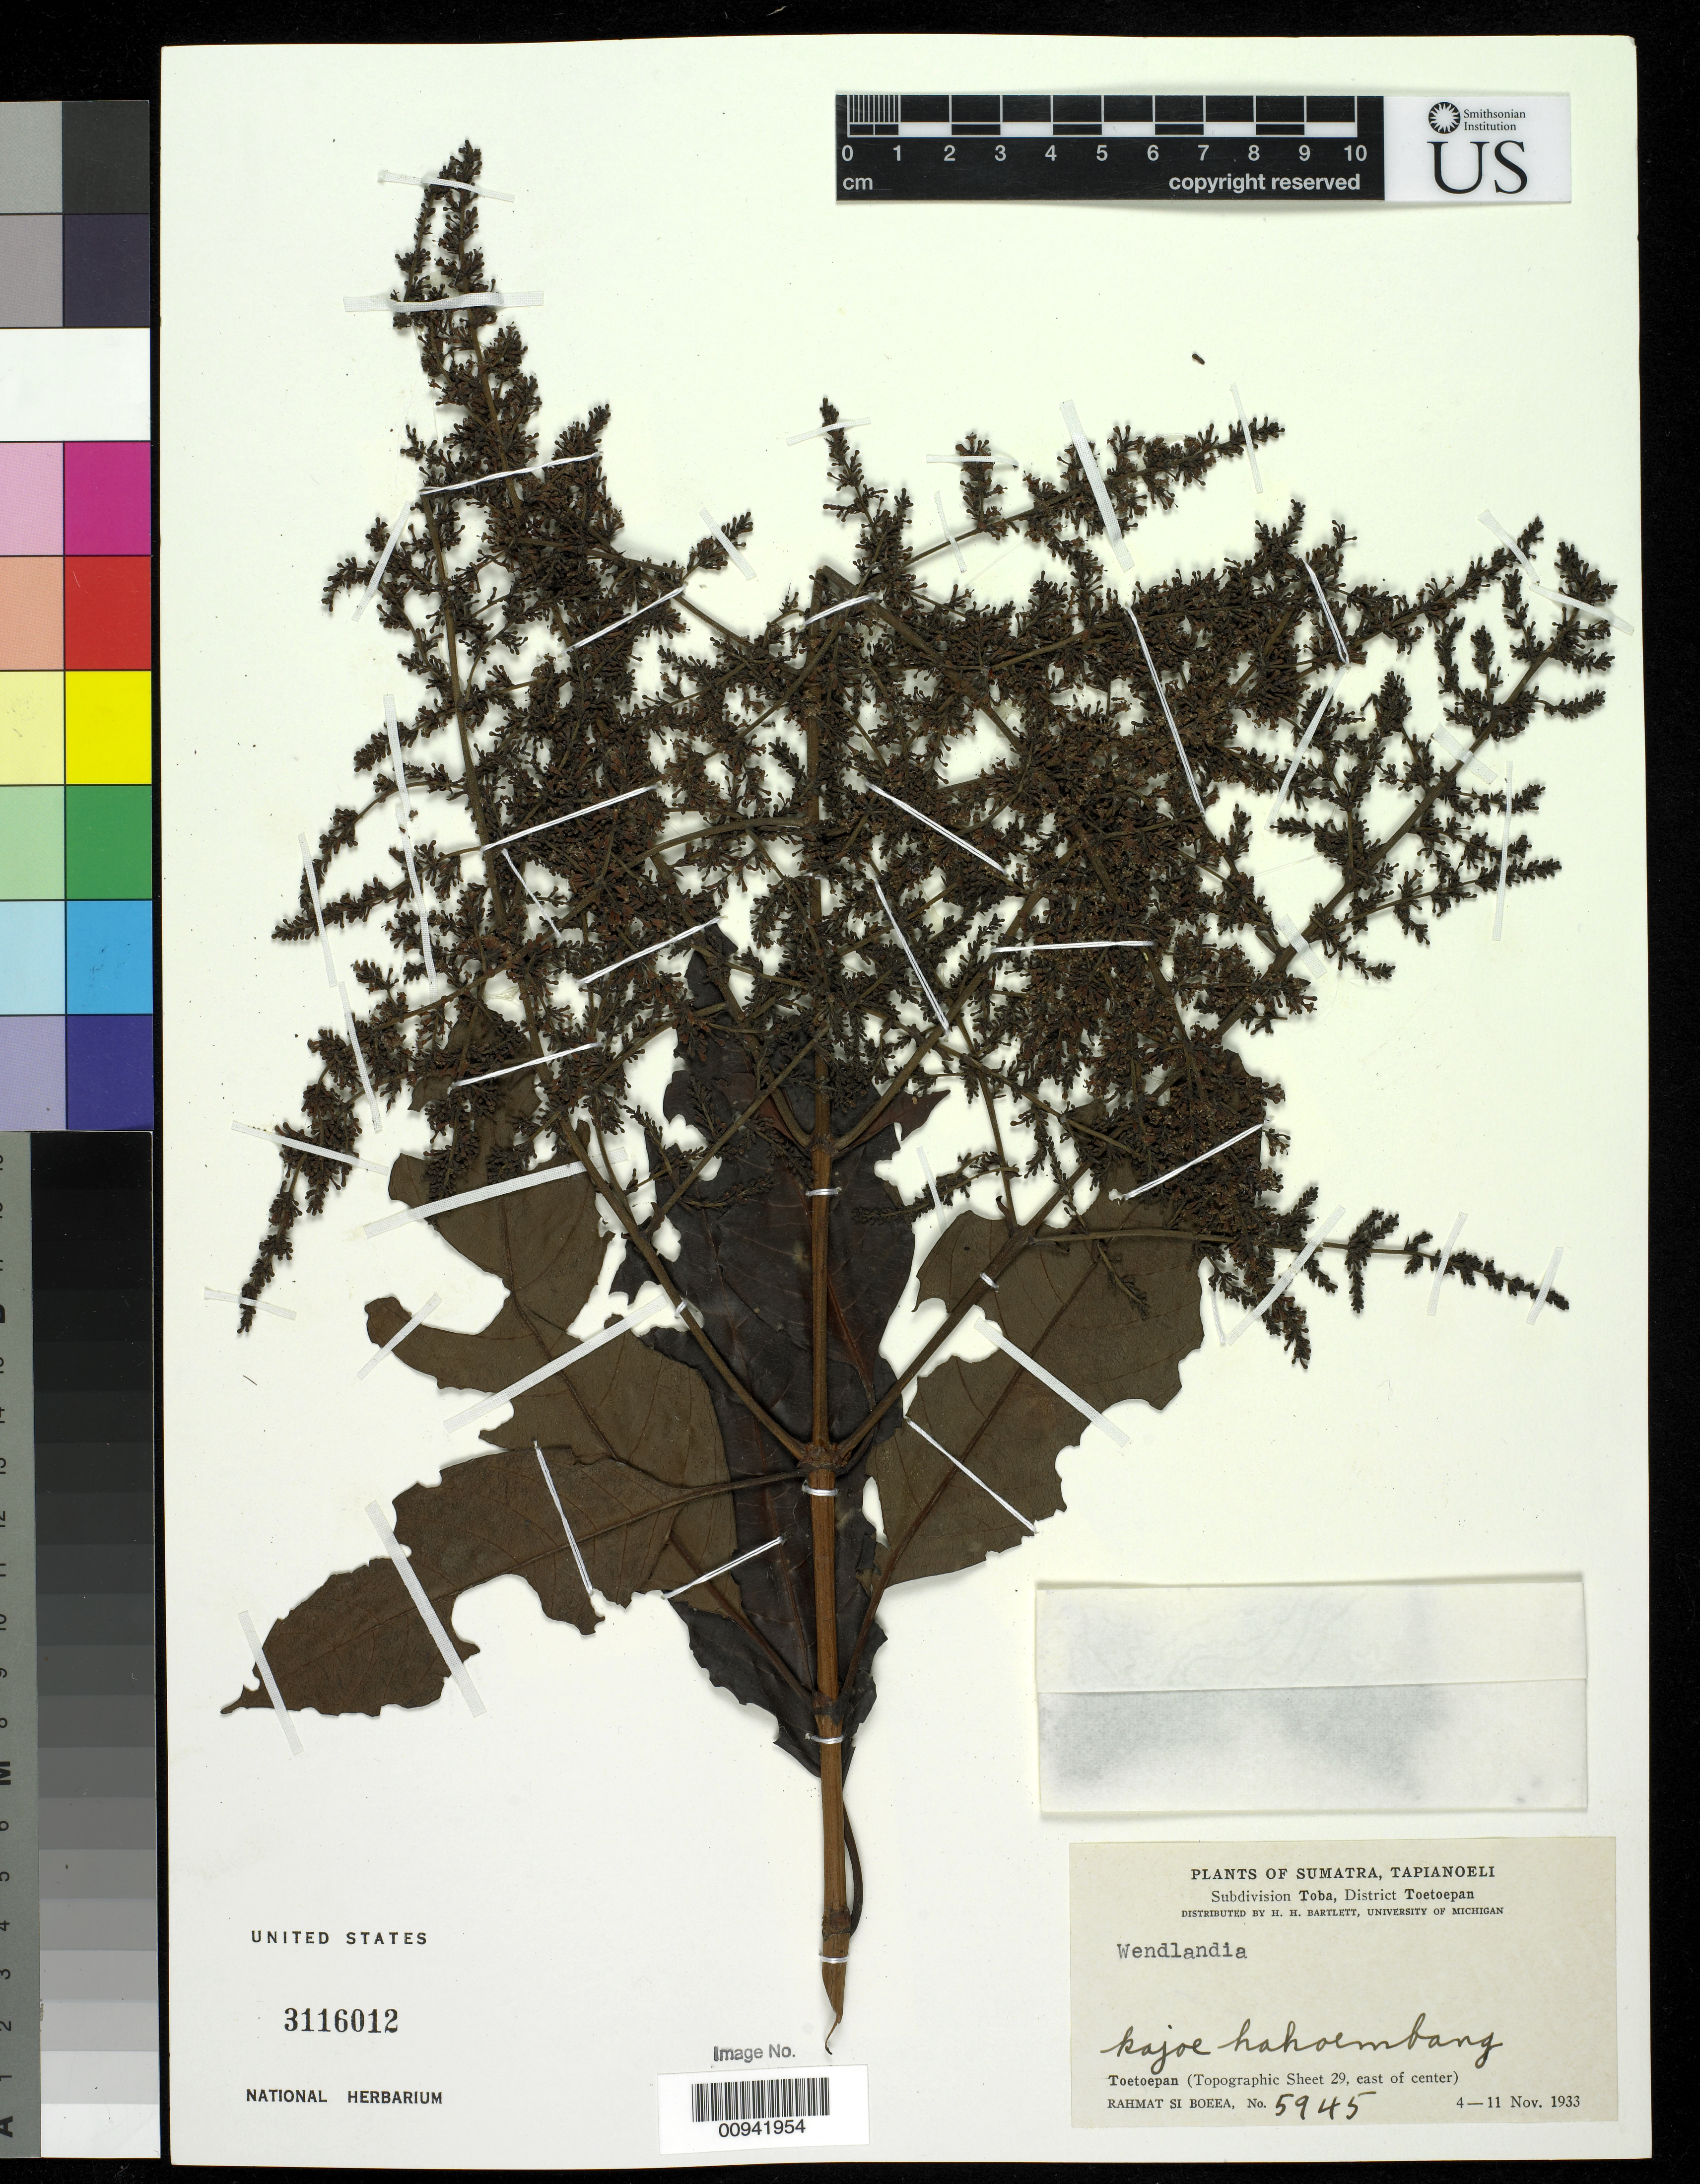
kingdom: Plantae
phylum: Tracheophyta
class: Magnoliopsida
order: Gentianales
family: Rubiaceae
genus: Wendlandia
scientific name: Wendlandia sp.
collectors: Rahmat Si Boeea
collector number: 5945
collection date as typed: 04 Nov 1933 to 11 Nov 1933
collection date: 1933-11-04/1933-11-11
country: Indonesia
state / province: Sumatra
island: Sumatra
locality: Toetoepan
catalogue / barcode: US 3116012